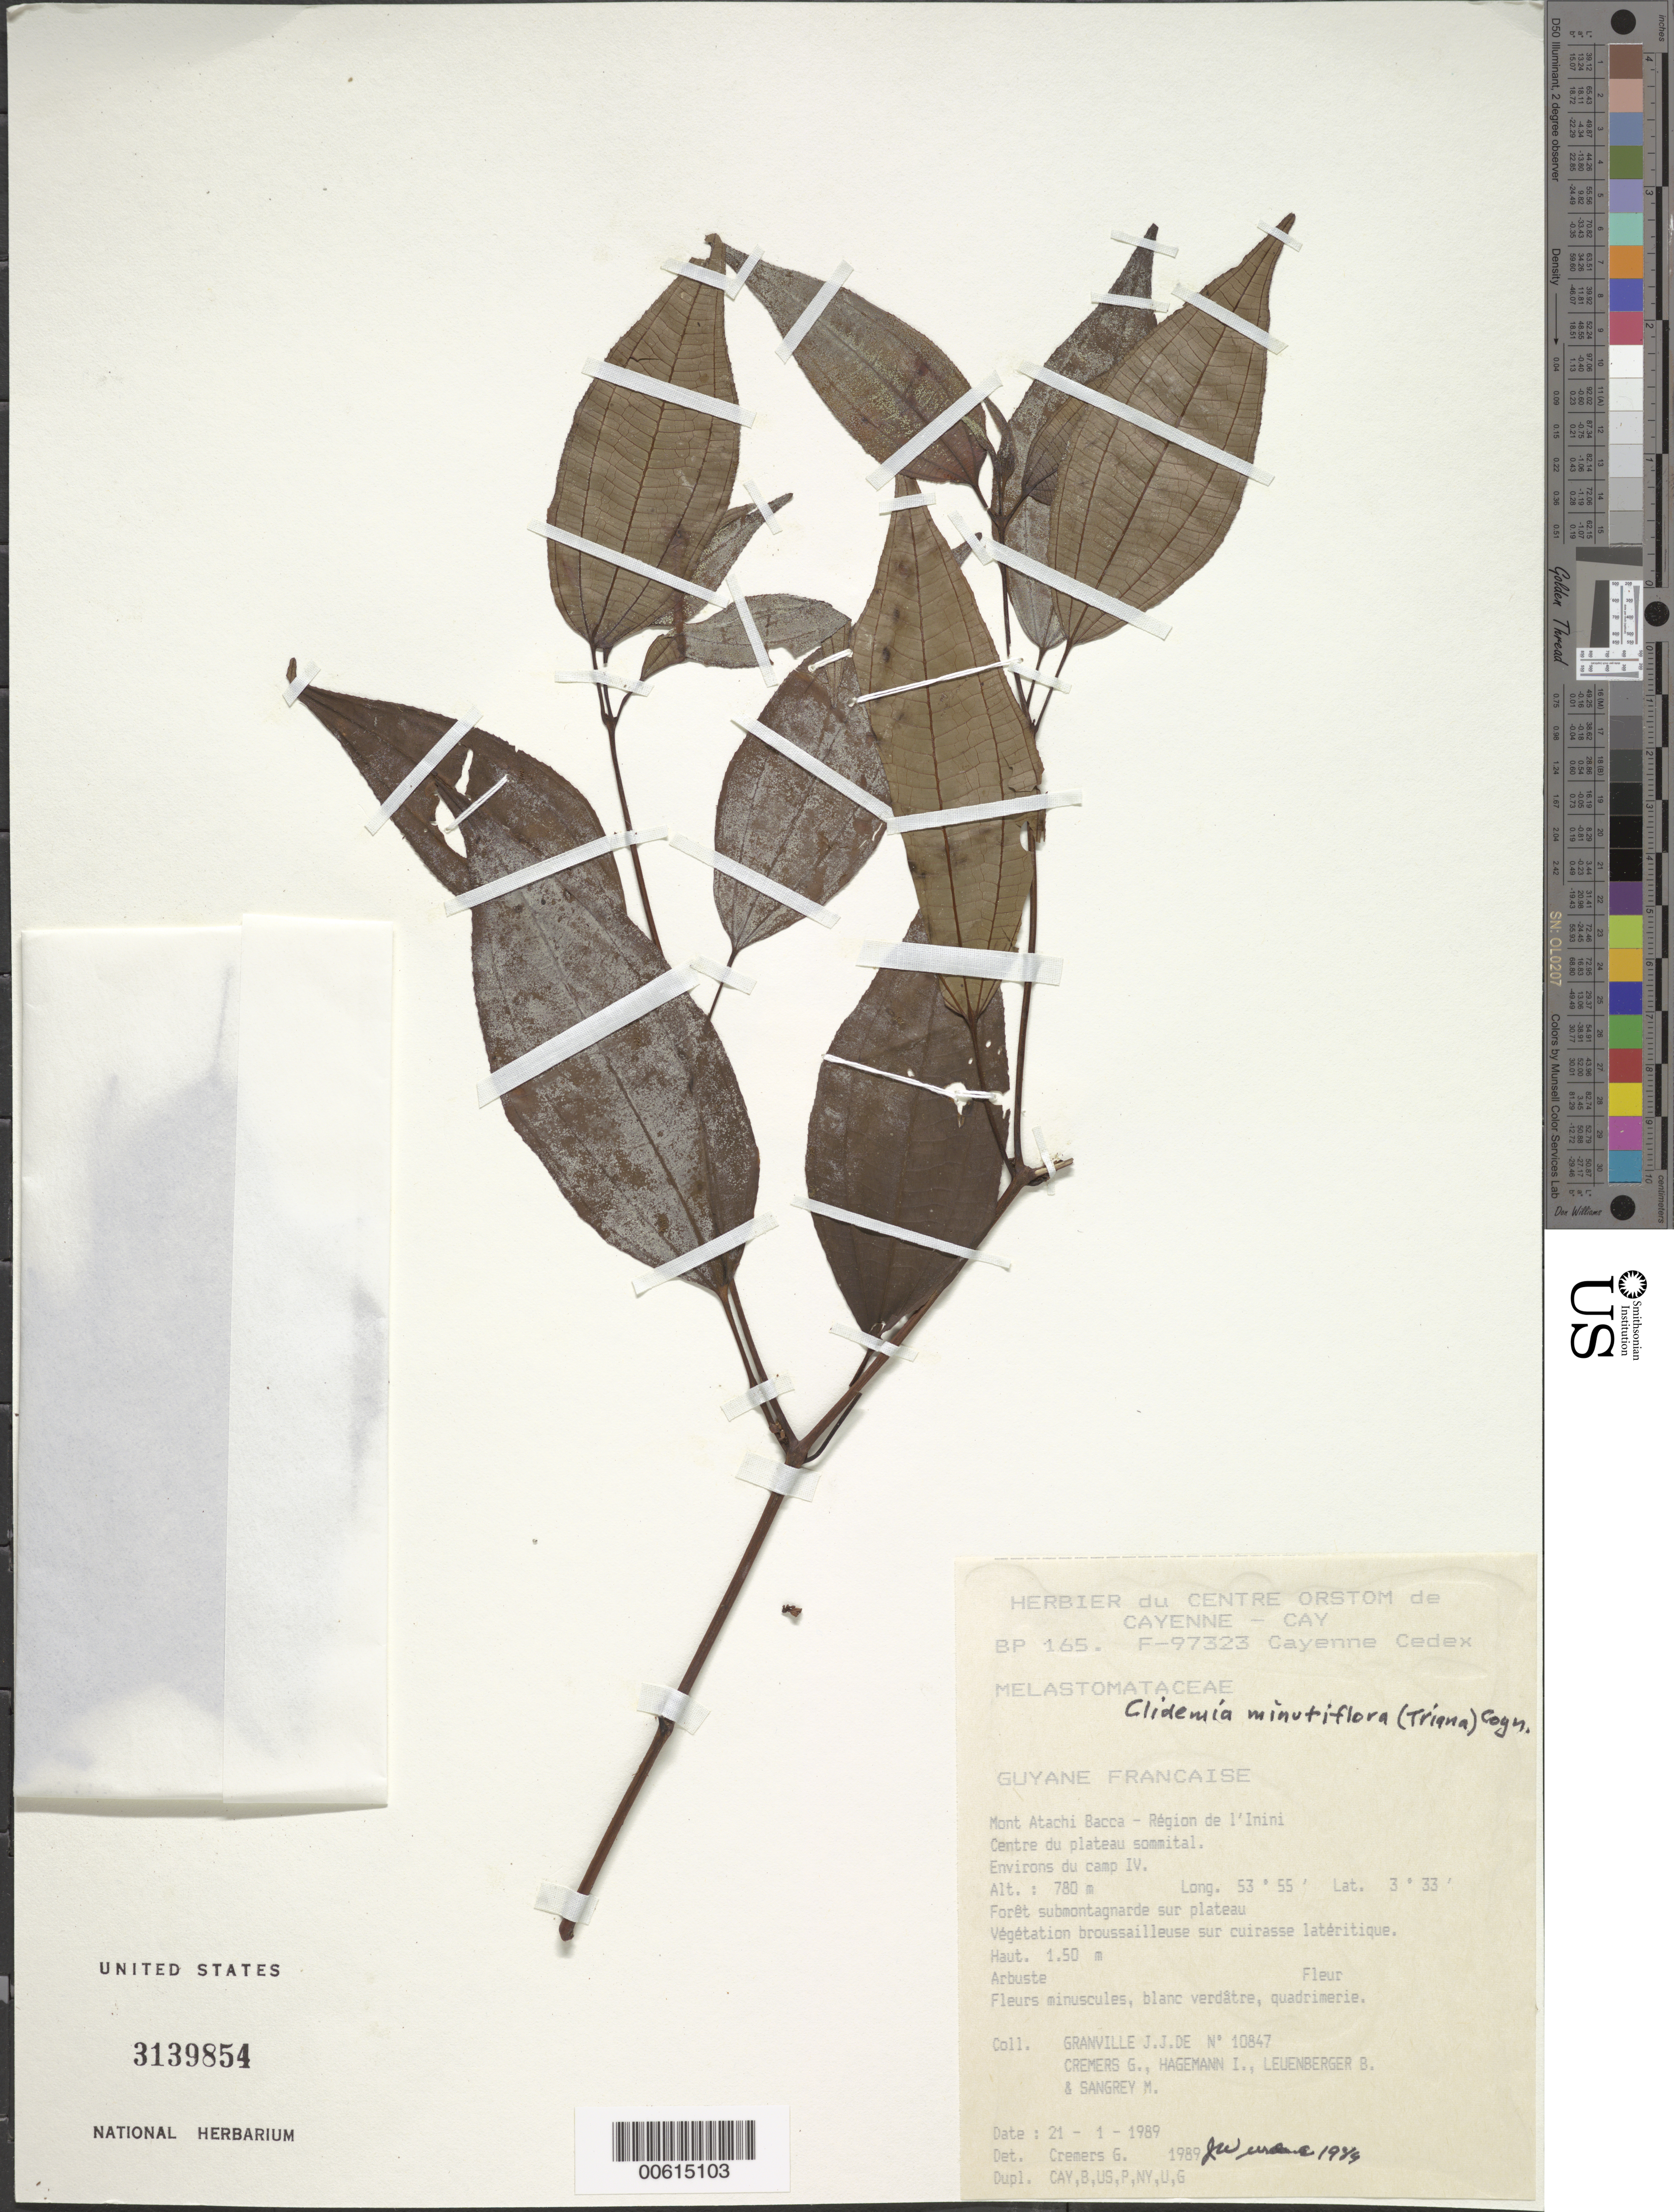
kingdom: Plantae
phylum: Tracheophyta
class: Magnoliopsida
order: Myrtales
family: Melastomataceae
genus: Clidemia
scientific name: Clidemia minutiflora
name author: (Triana) Cogn.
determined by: Wurdack, John J., (US), US (UNITED STATES)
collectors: J.-J. de Granville, G. Cremers, J. Hagemann, B. E. Leuenberger & M. S. Sangrey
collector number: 10847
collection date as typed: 21-Jan-89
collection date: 1989-01-21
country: French Guiana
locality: Mont Atachi Bacca, région de l'Inini. Centre du plateau sommital. Environs du camp IV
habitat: Forêt submontagnarde sur plateau; végètation basse broussailleuse sur cuirasse latérique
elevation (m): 780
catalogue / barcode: US 3139854